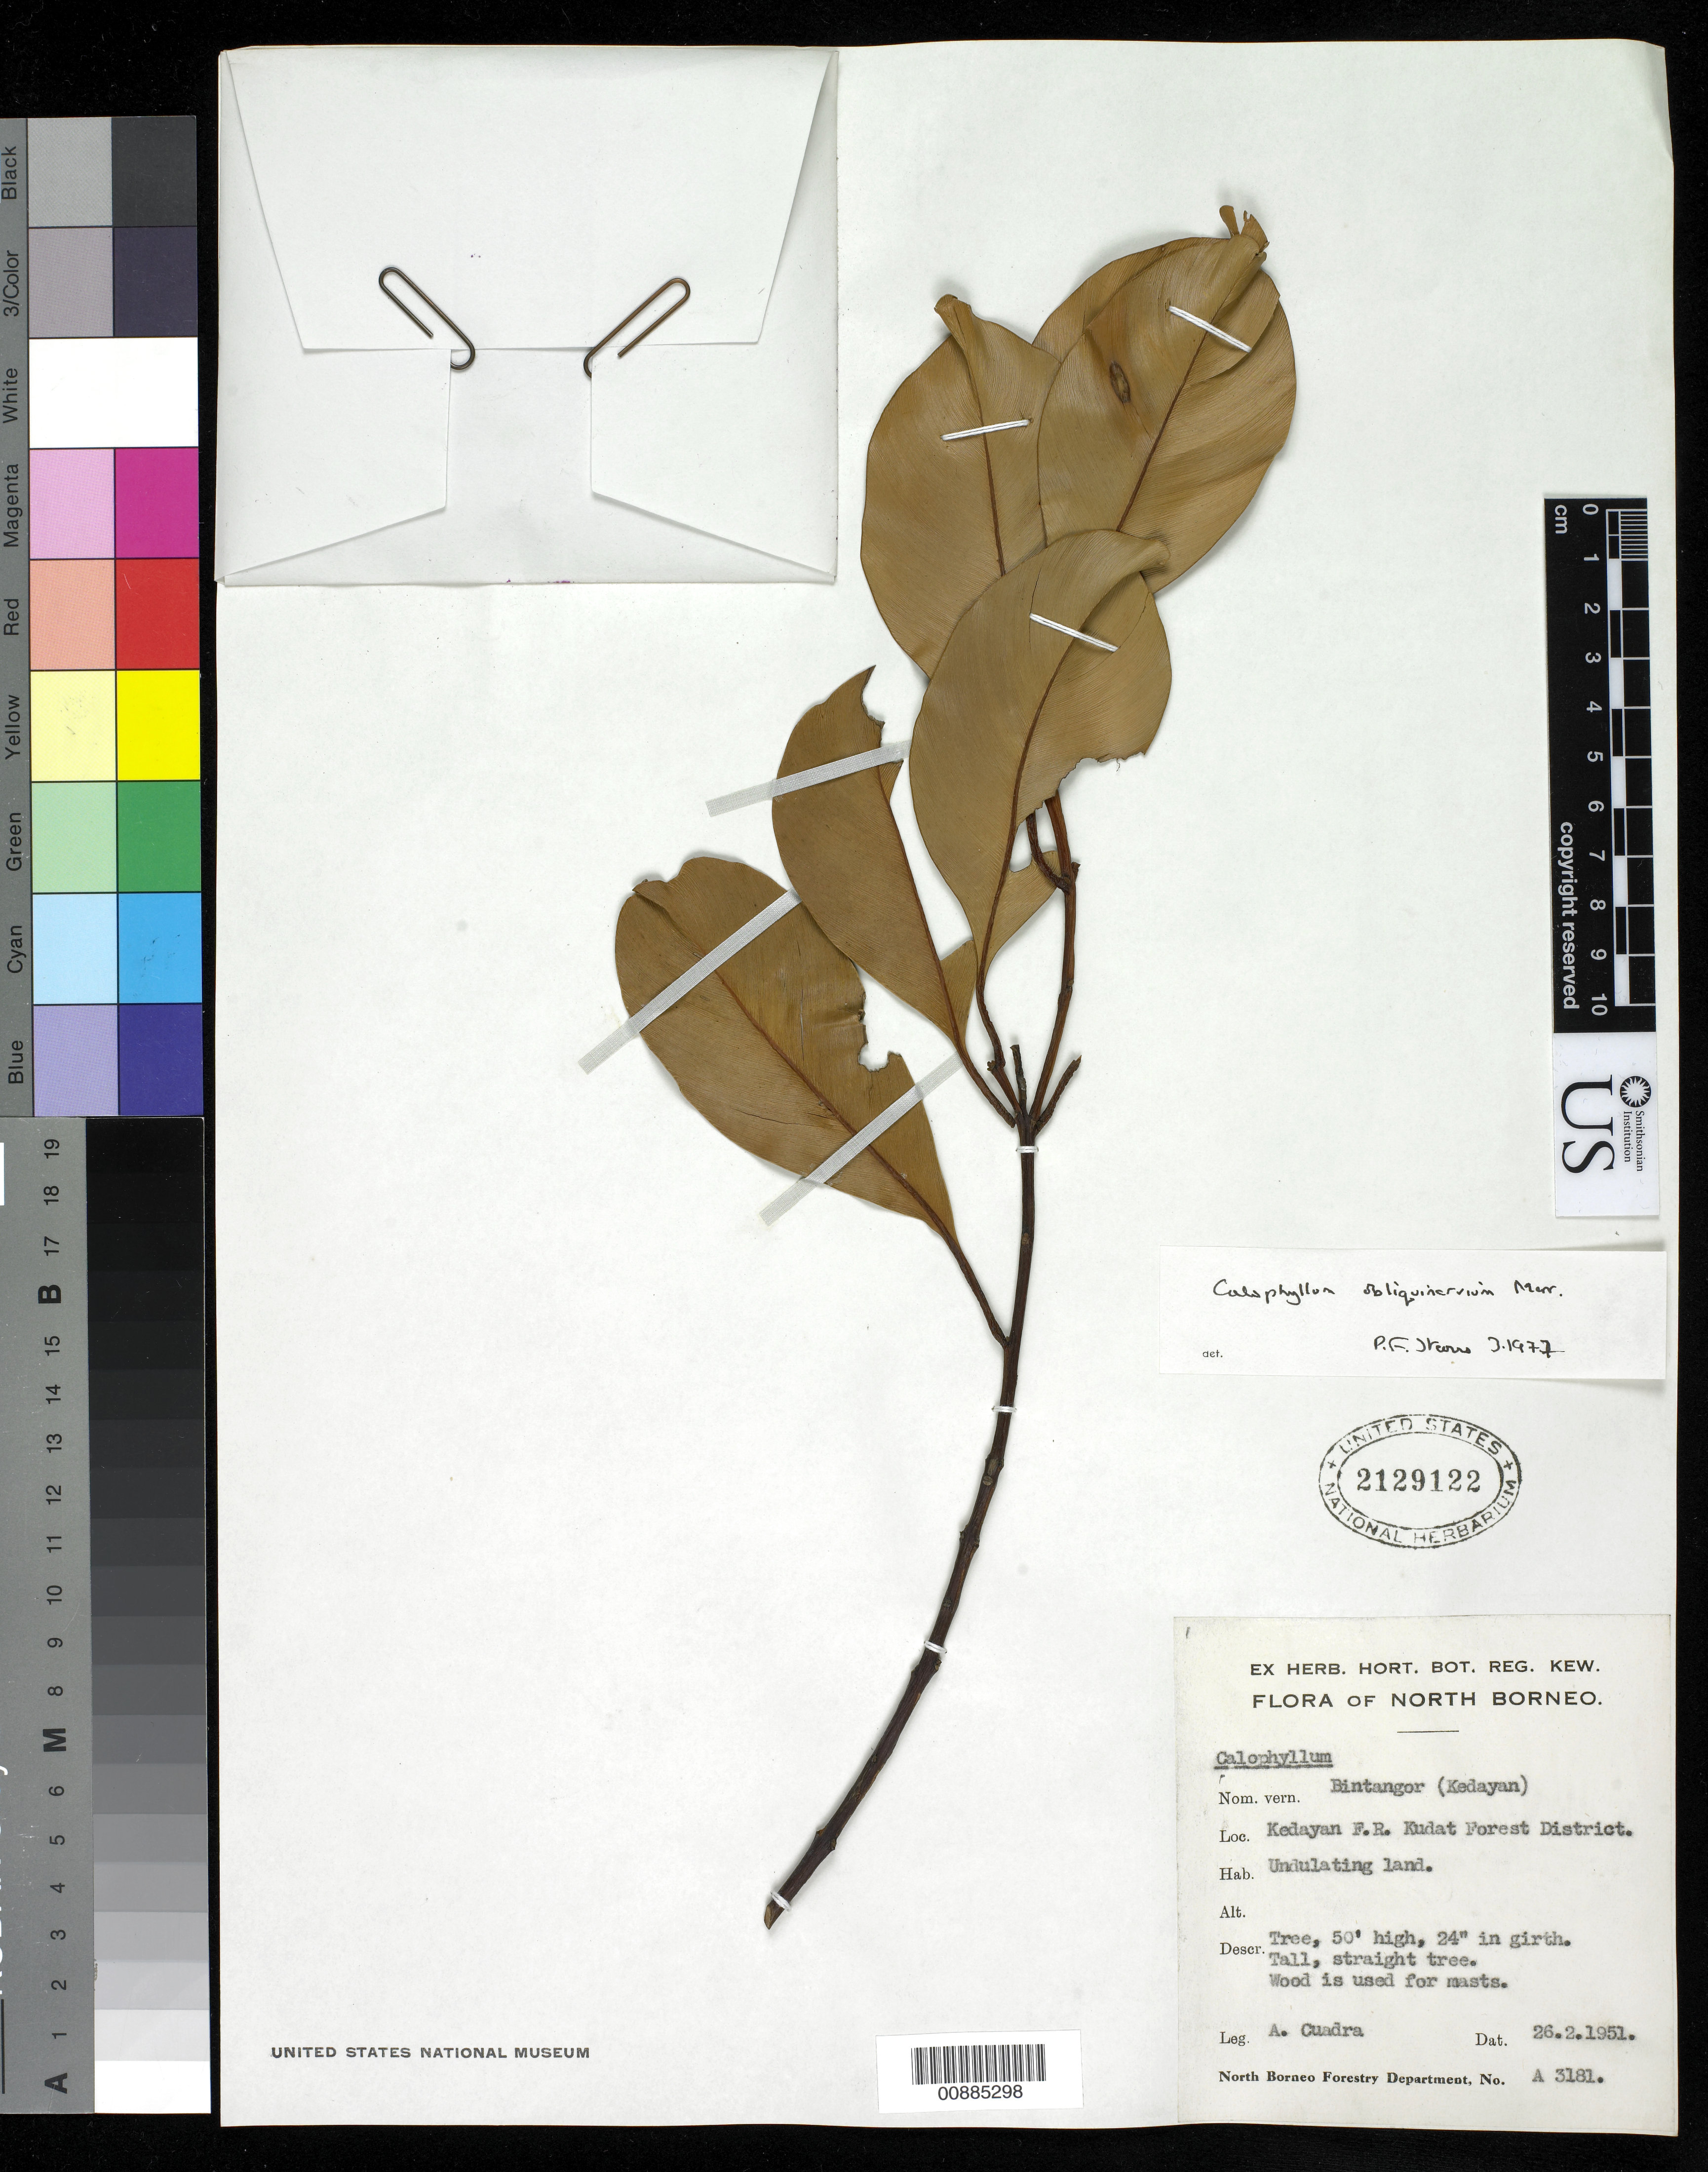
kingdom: Plantae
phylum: Tracheophyta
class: Magnoliopsida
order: Malpighiales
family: Calophyllaceae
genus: Calophyllum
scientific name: Calophyllum obliquinervium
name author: Merr.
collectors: A. Cuadra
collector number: A 3181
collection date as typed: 26 Feb 1951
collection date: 1951-02-26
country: Malaysia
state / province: Sabah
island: Borneo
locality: Kedayan F.R. Kudat Forest District.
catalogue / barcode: US 2129122